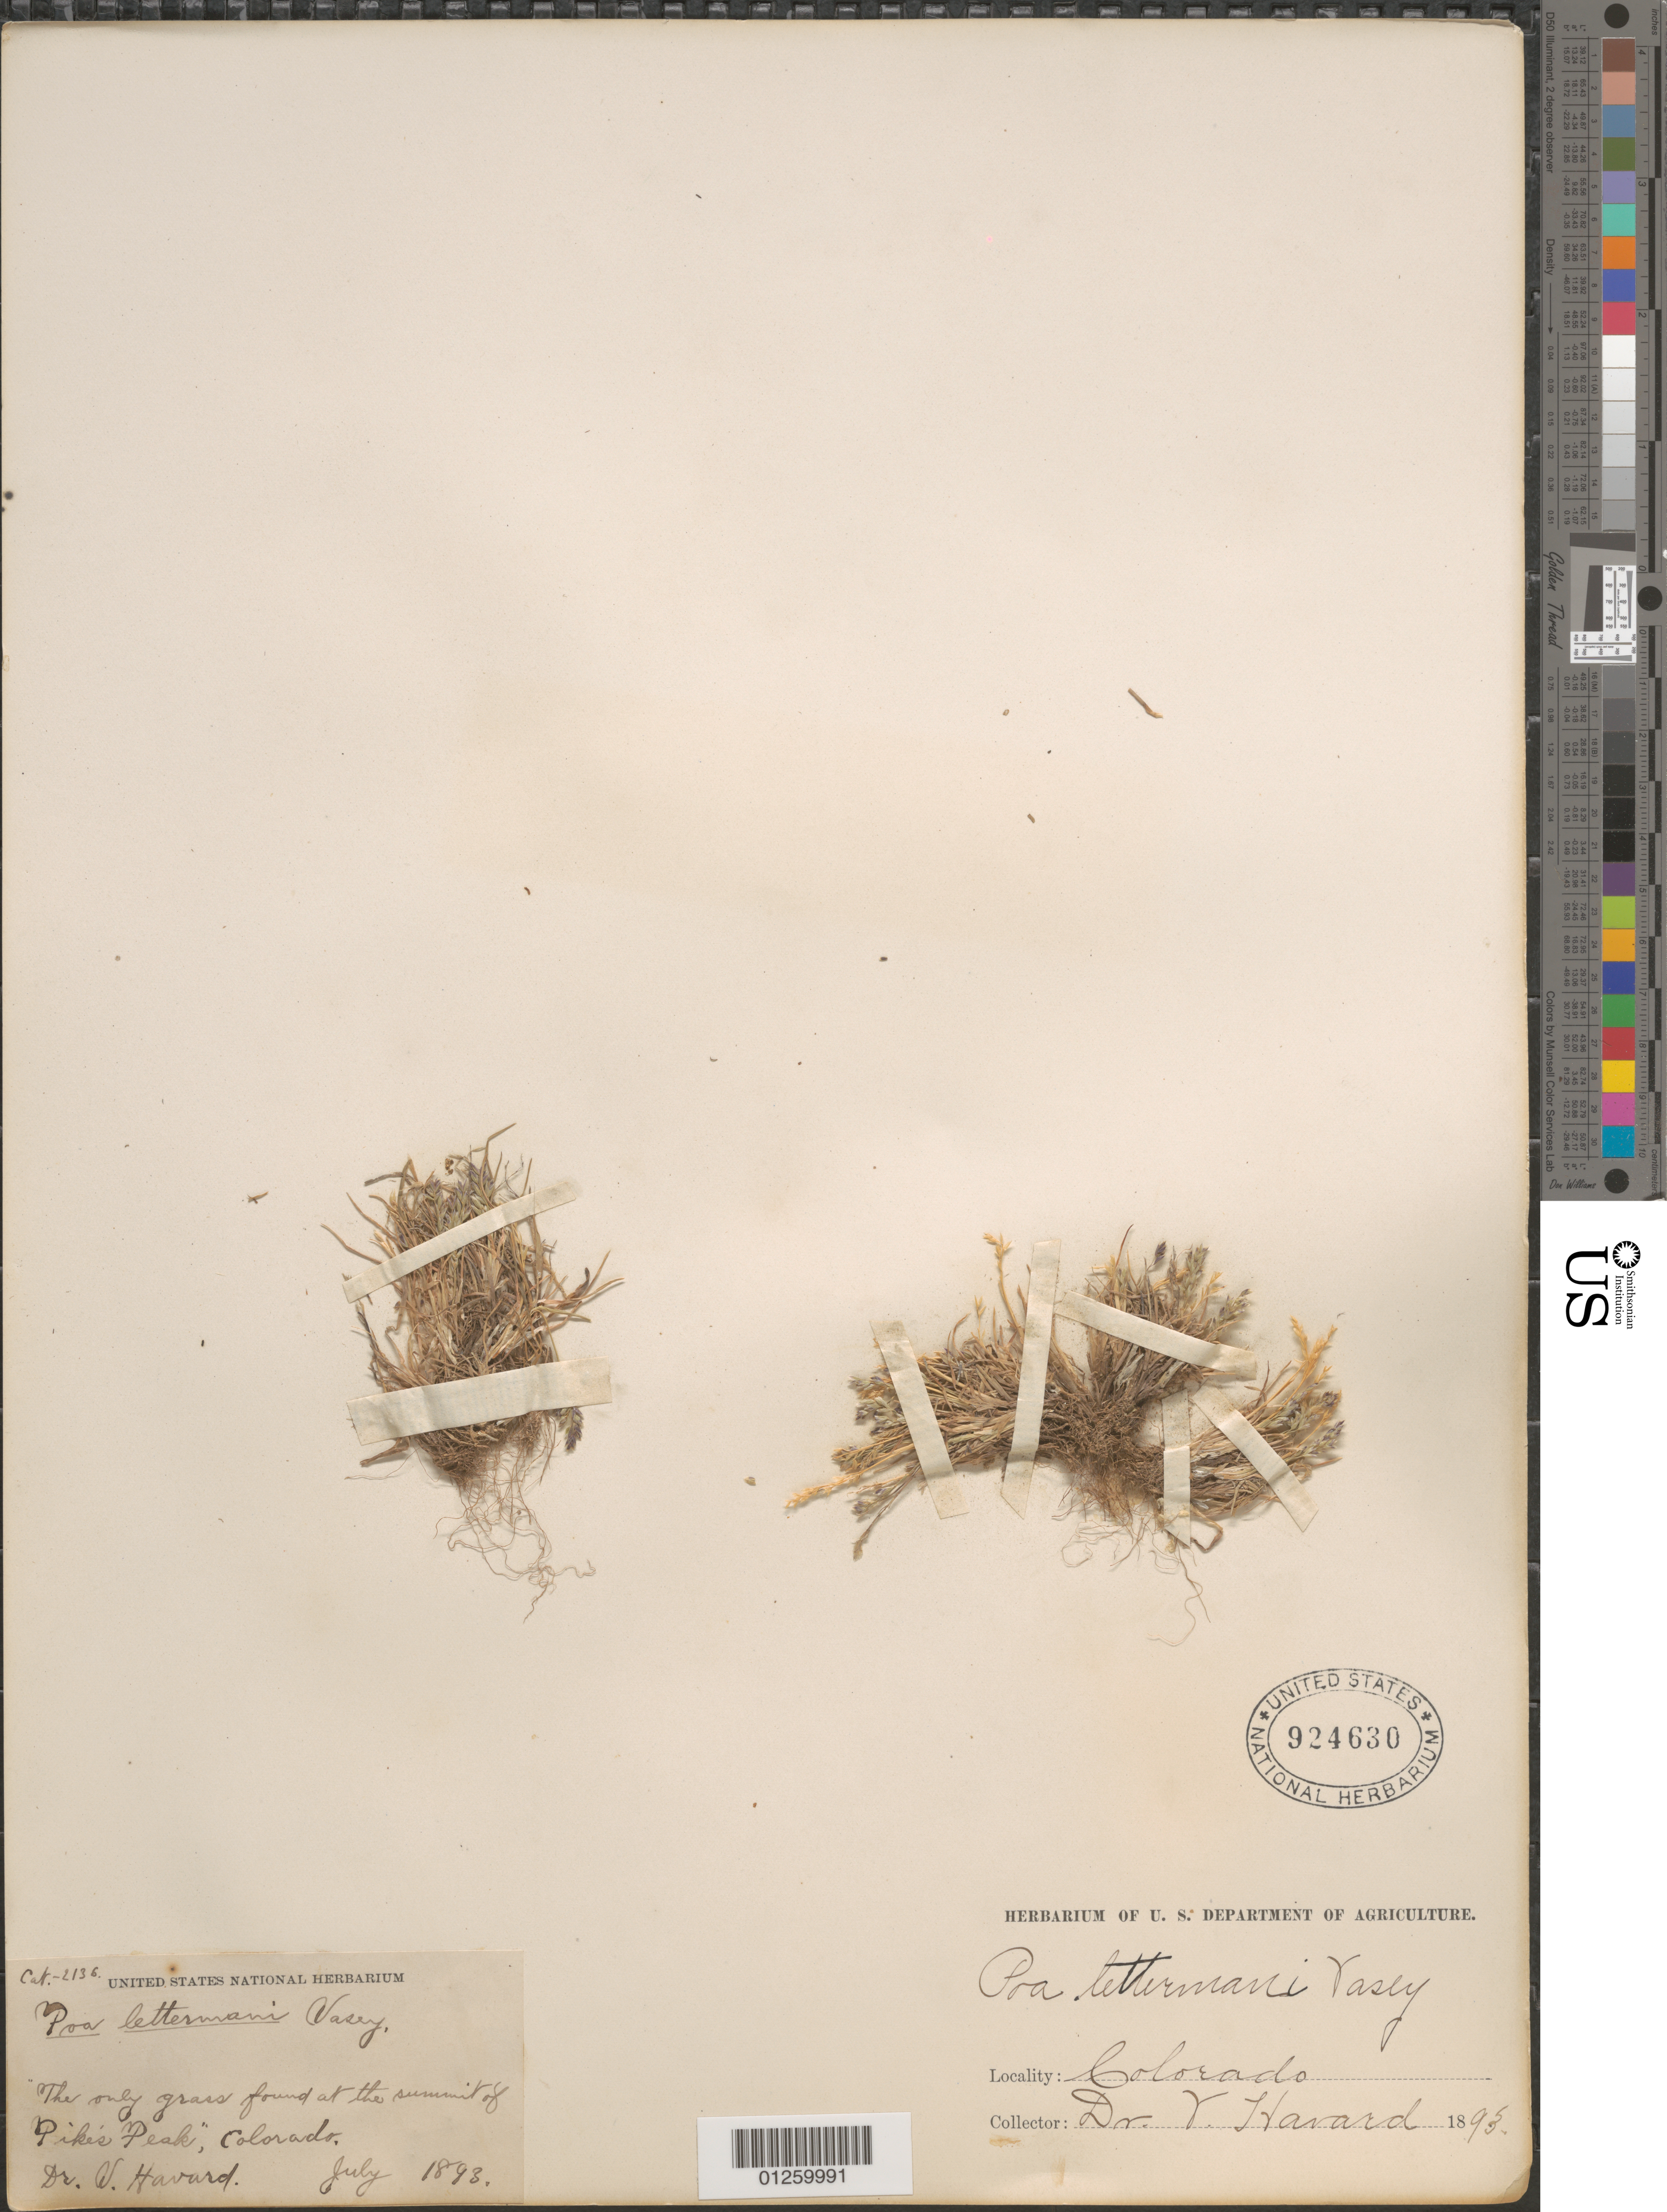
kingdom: Plantae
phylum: Tracheophyta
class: Liliopsida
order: Poales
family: Poaceae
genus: Poa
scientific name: Poa lettermanii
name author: Vasey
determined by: Soreng, Robert J., Research Associate (BOT), Smithsonian Institution - National Museum of Natural History (UNITED STATES)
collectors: V. Harvard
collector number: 2136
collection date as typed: July 1893.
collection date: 1893-07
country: United States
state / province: Colorado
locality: summit of Pike's Peak.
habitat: The only grass found at the summit of "Pike's Peak"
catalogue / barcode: US 924630